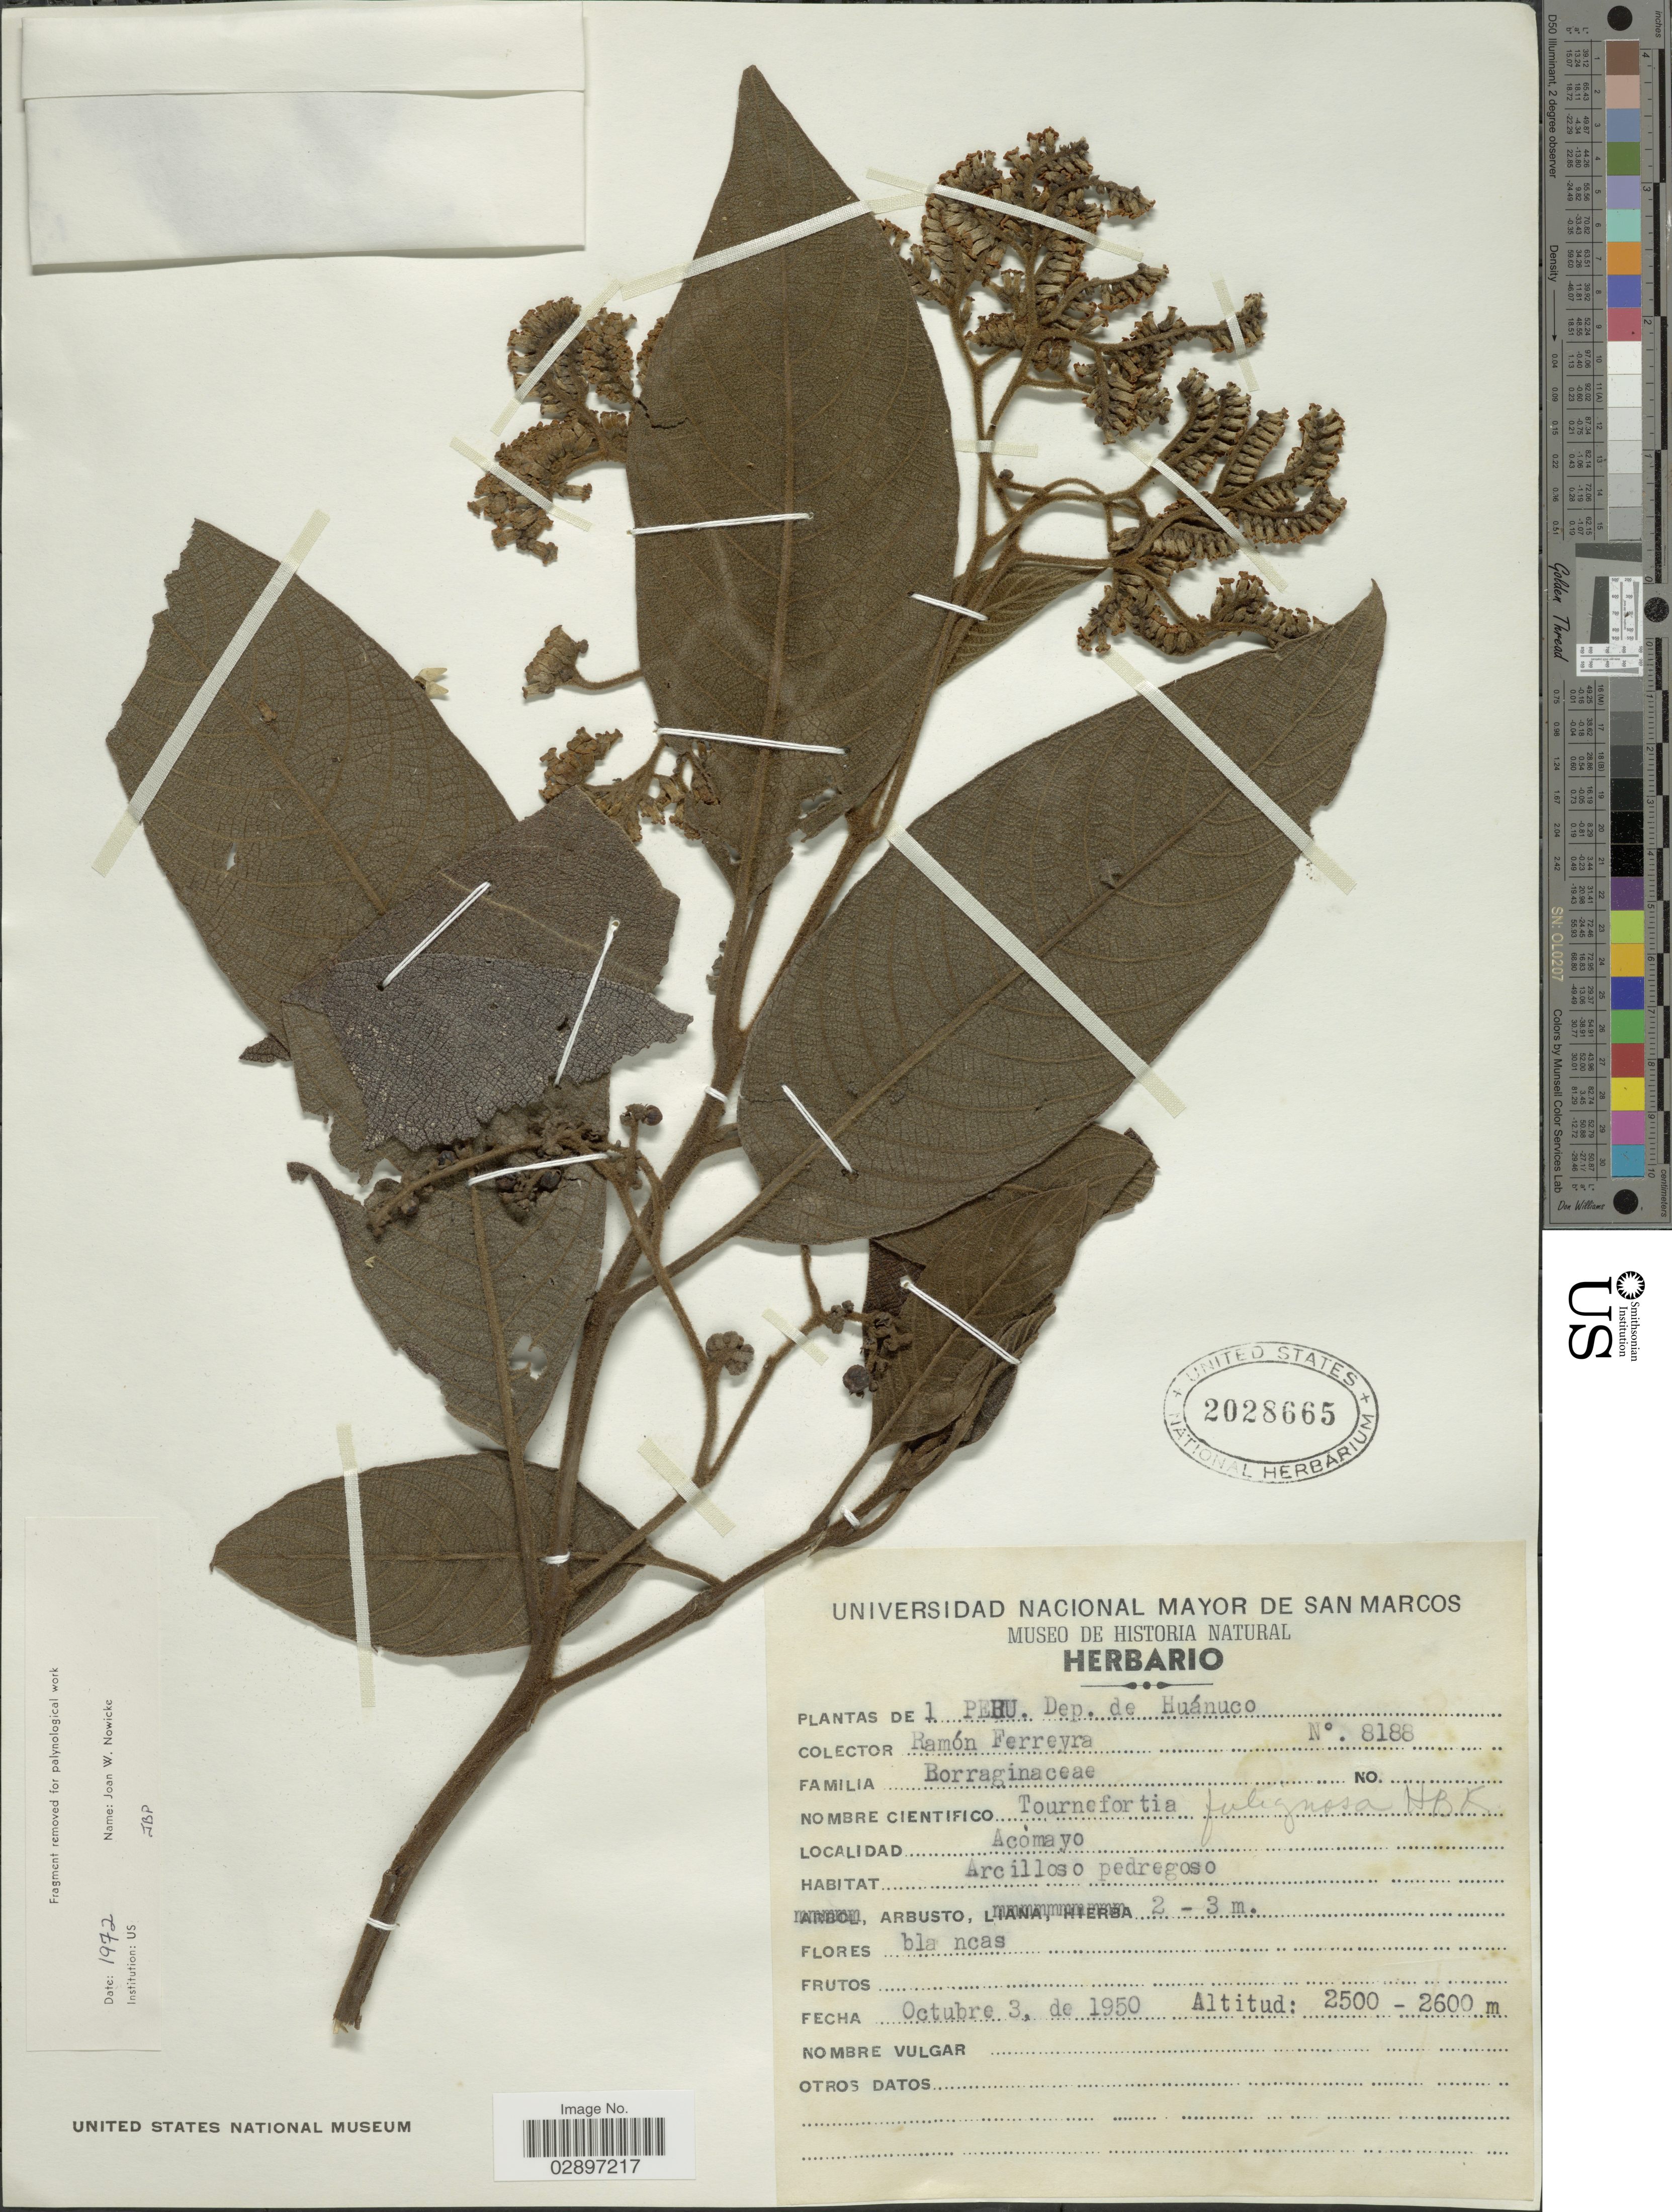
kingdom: Plantae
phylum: Tracheophyta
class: Magnoliopsida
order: Boraginales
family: Heliotropiaceae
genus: Tournefortia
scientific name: Tournefortia fuliginosa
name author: Kunth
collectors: R. A. Ferreyra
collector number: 8188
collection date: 1950-10-03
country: Peru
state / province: Huánuco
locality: Acómayo.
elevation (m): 2500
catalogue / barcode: US 2028665